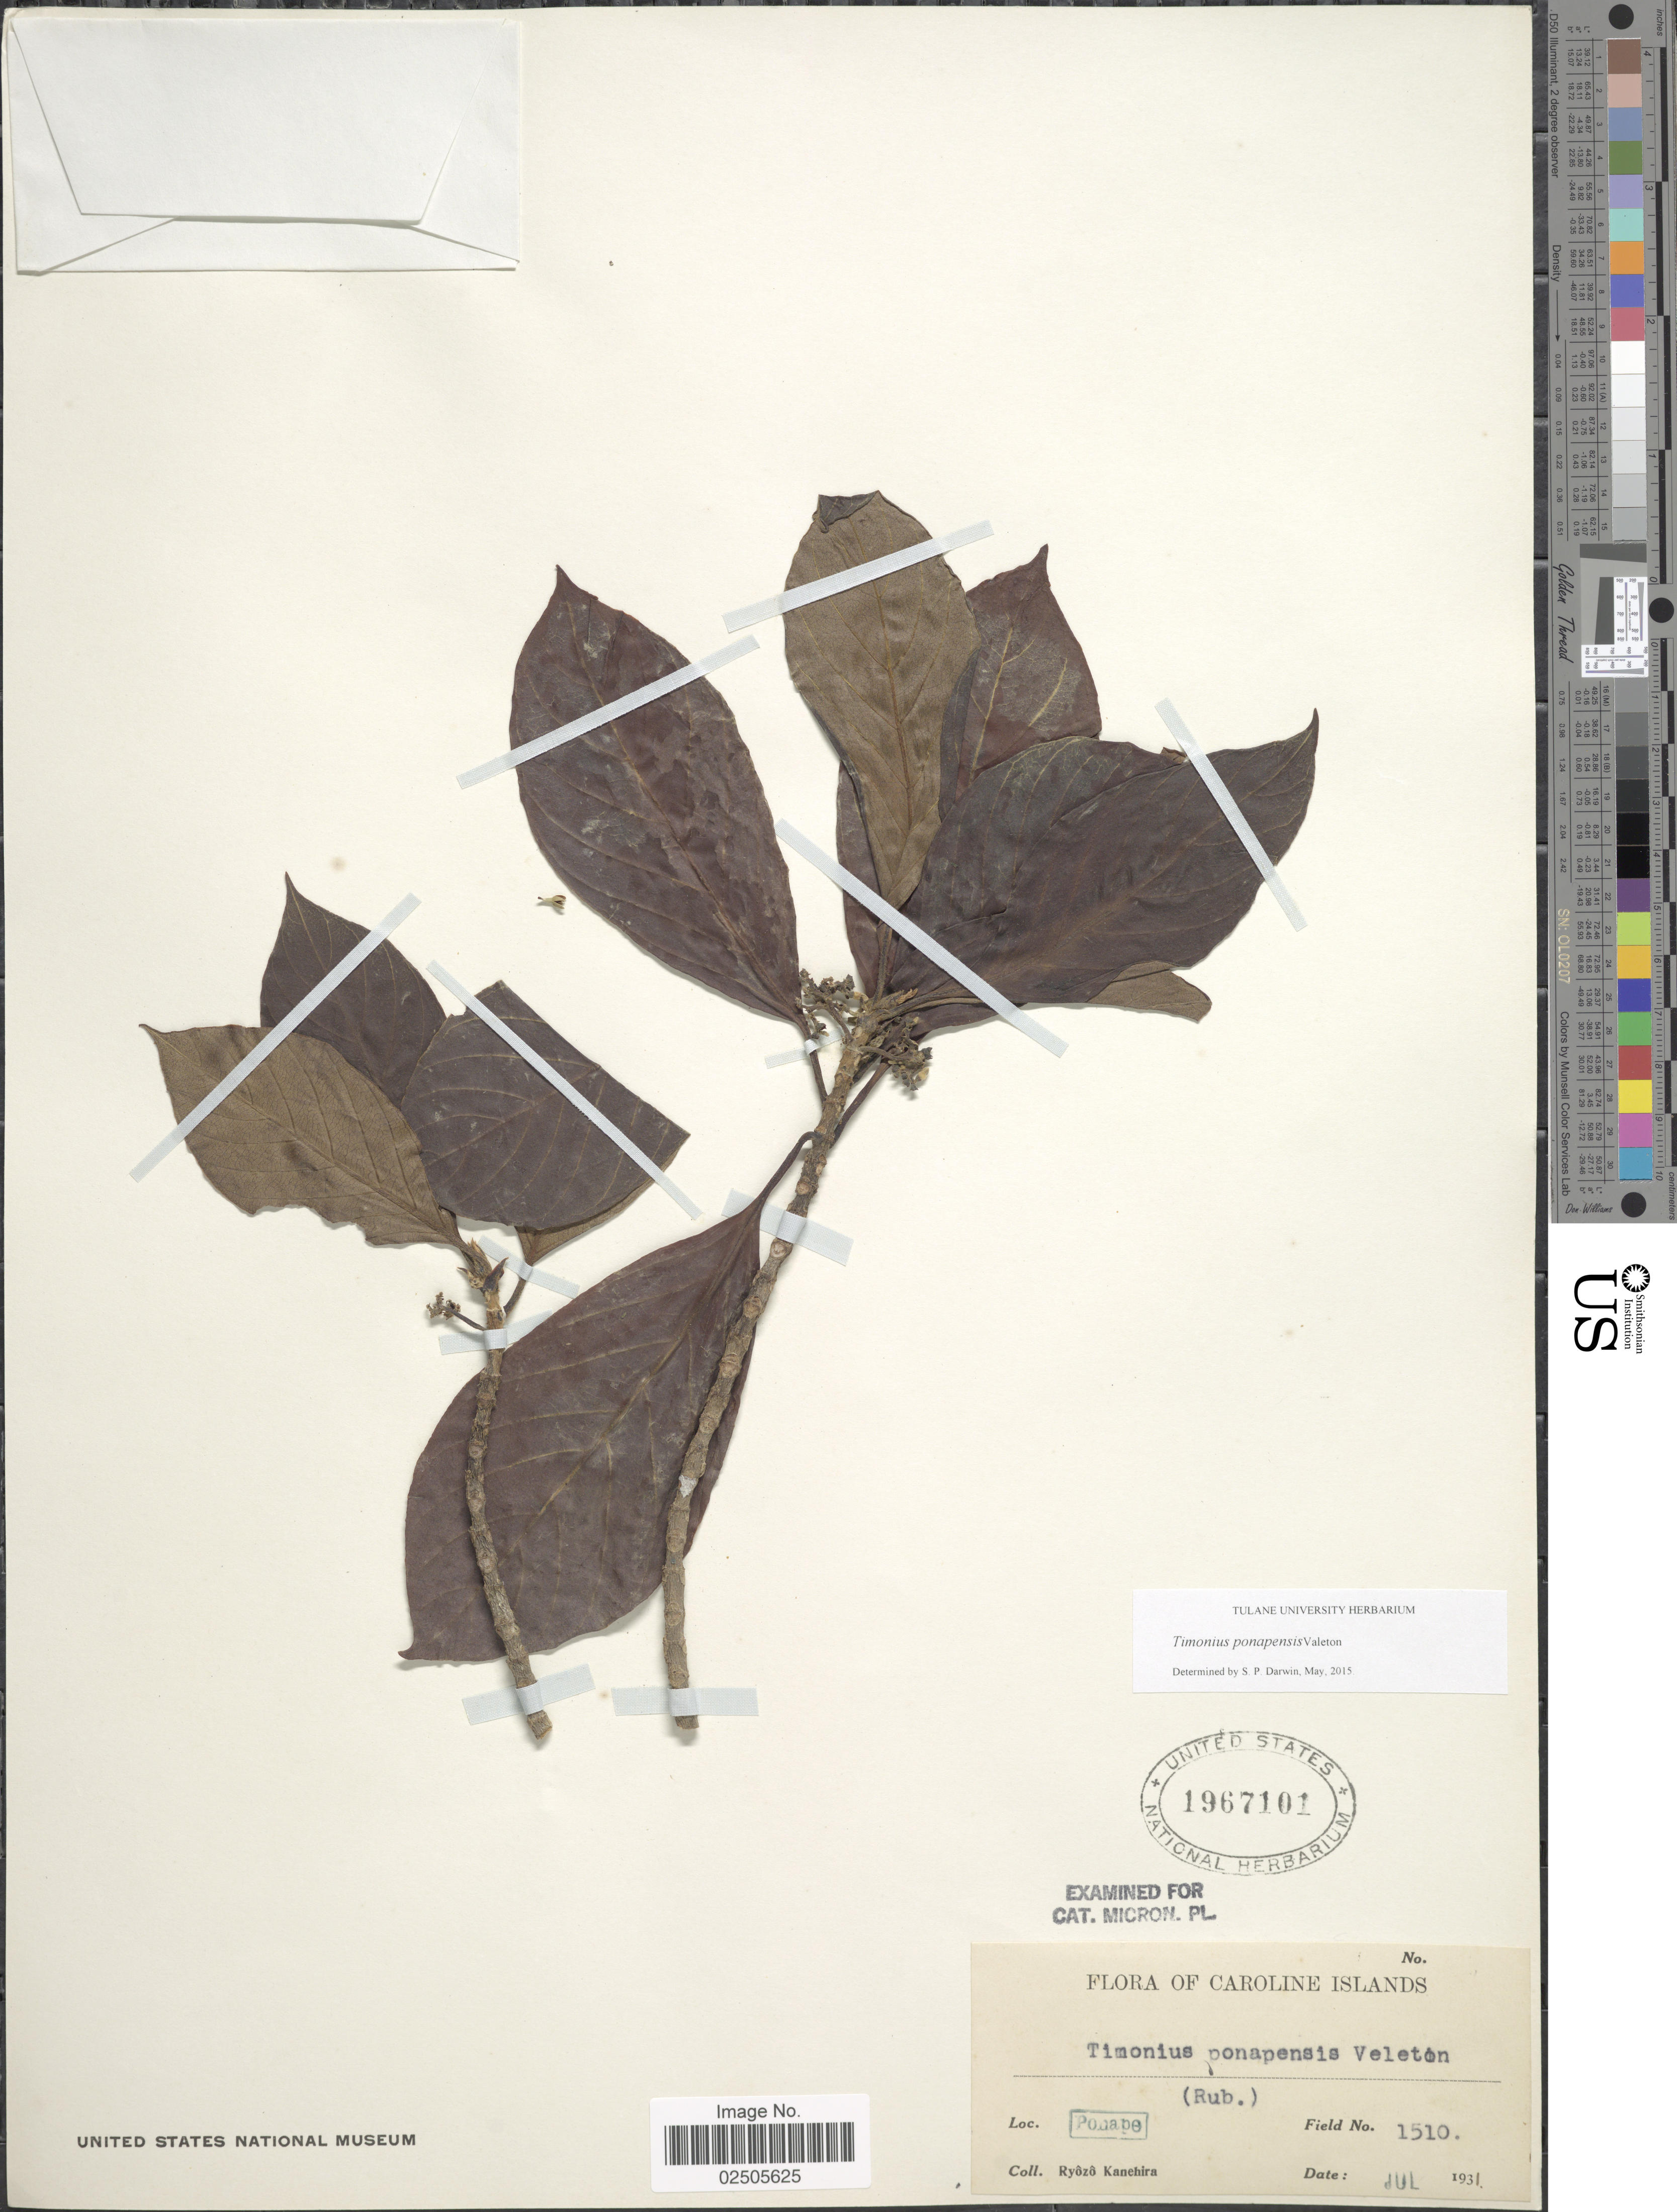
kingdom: Plantae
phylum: Tracheophyta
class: Magnoliopsida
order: Gentianales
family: Rubiaceae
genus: Timonius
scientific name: Timonius ponapensis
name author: Valeton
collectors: R. Kanehira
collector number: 1510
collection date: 1931-07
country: Micronesia, Federated States of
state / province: Pohnpei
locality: Caroline Islands, Ponape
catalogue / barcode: US 1967101